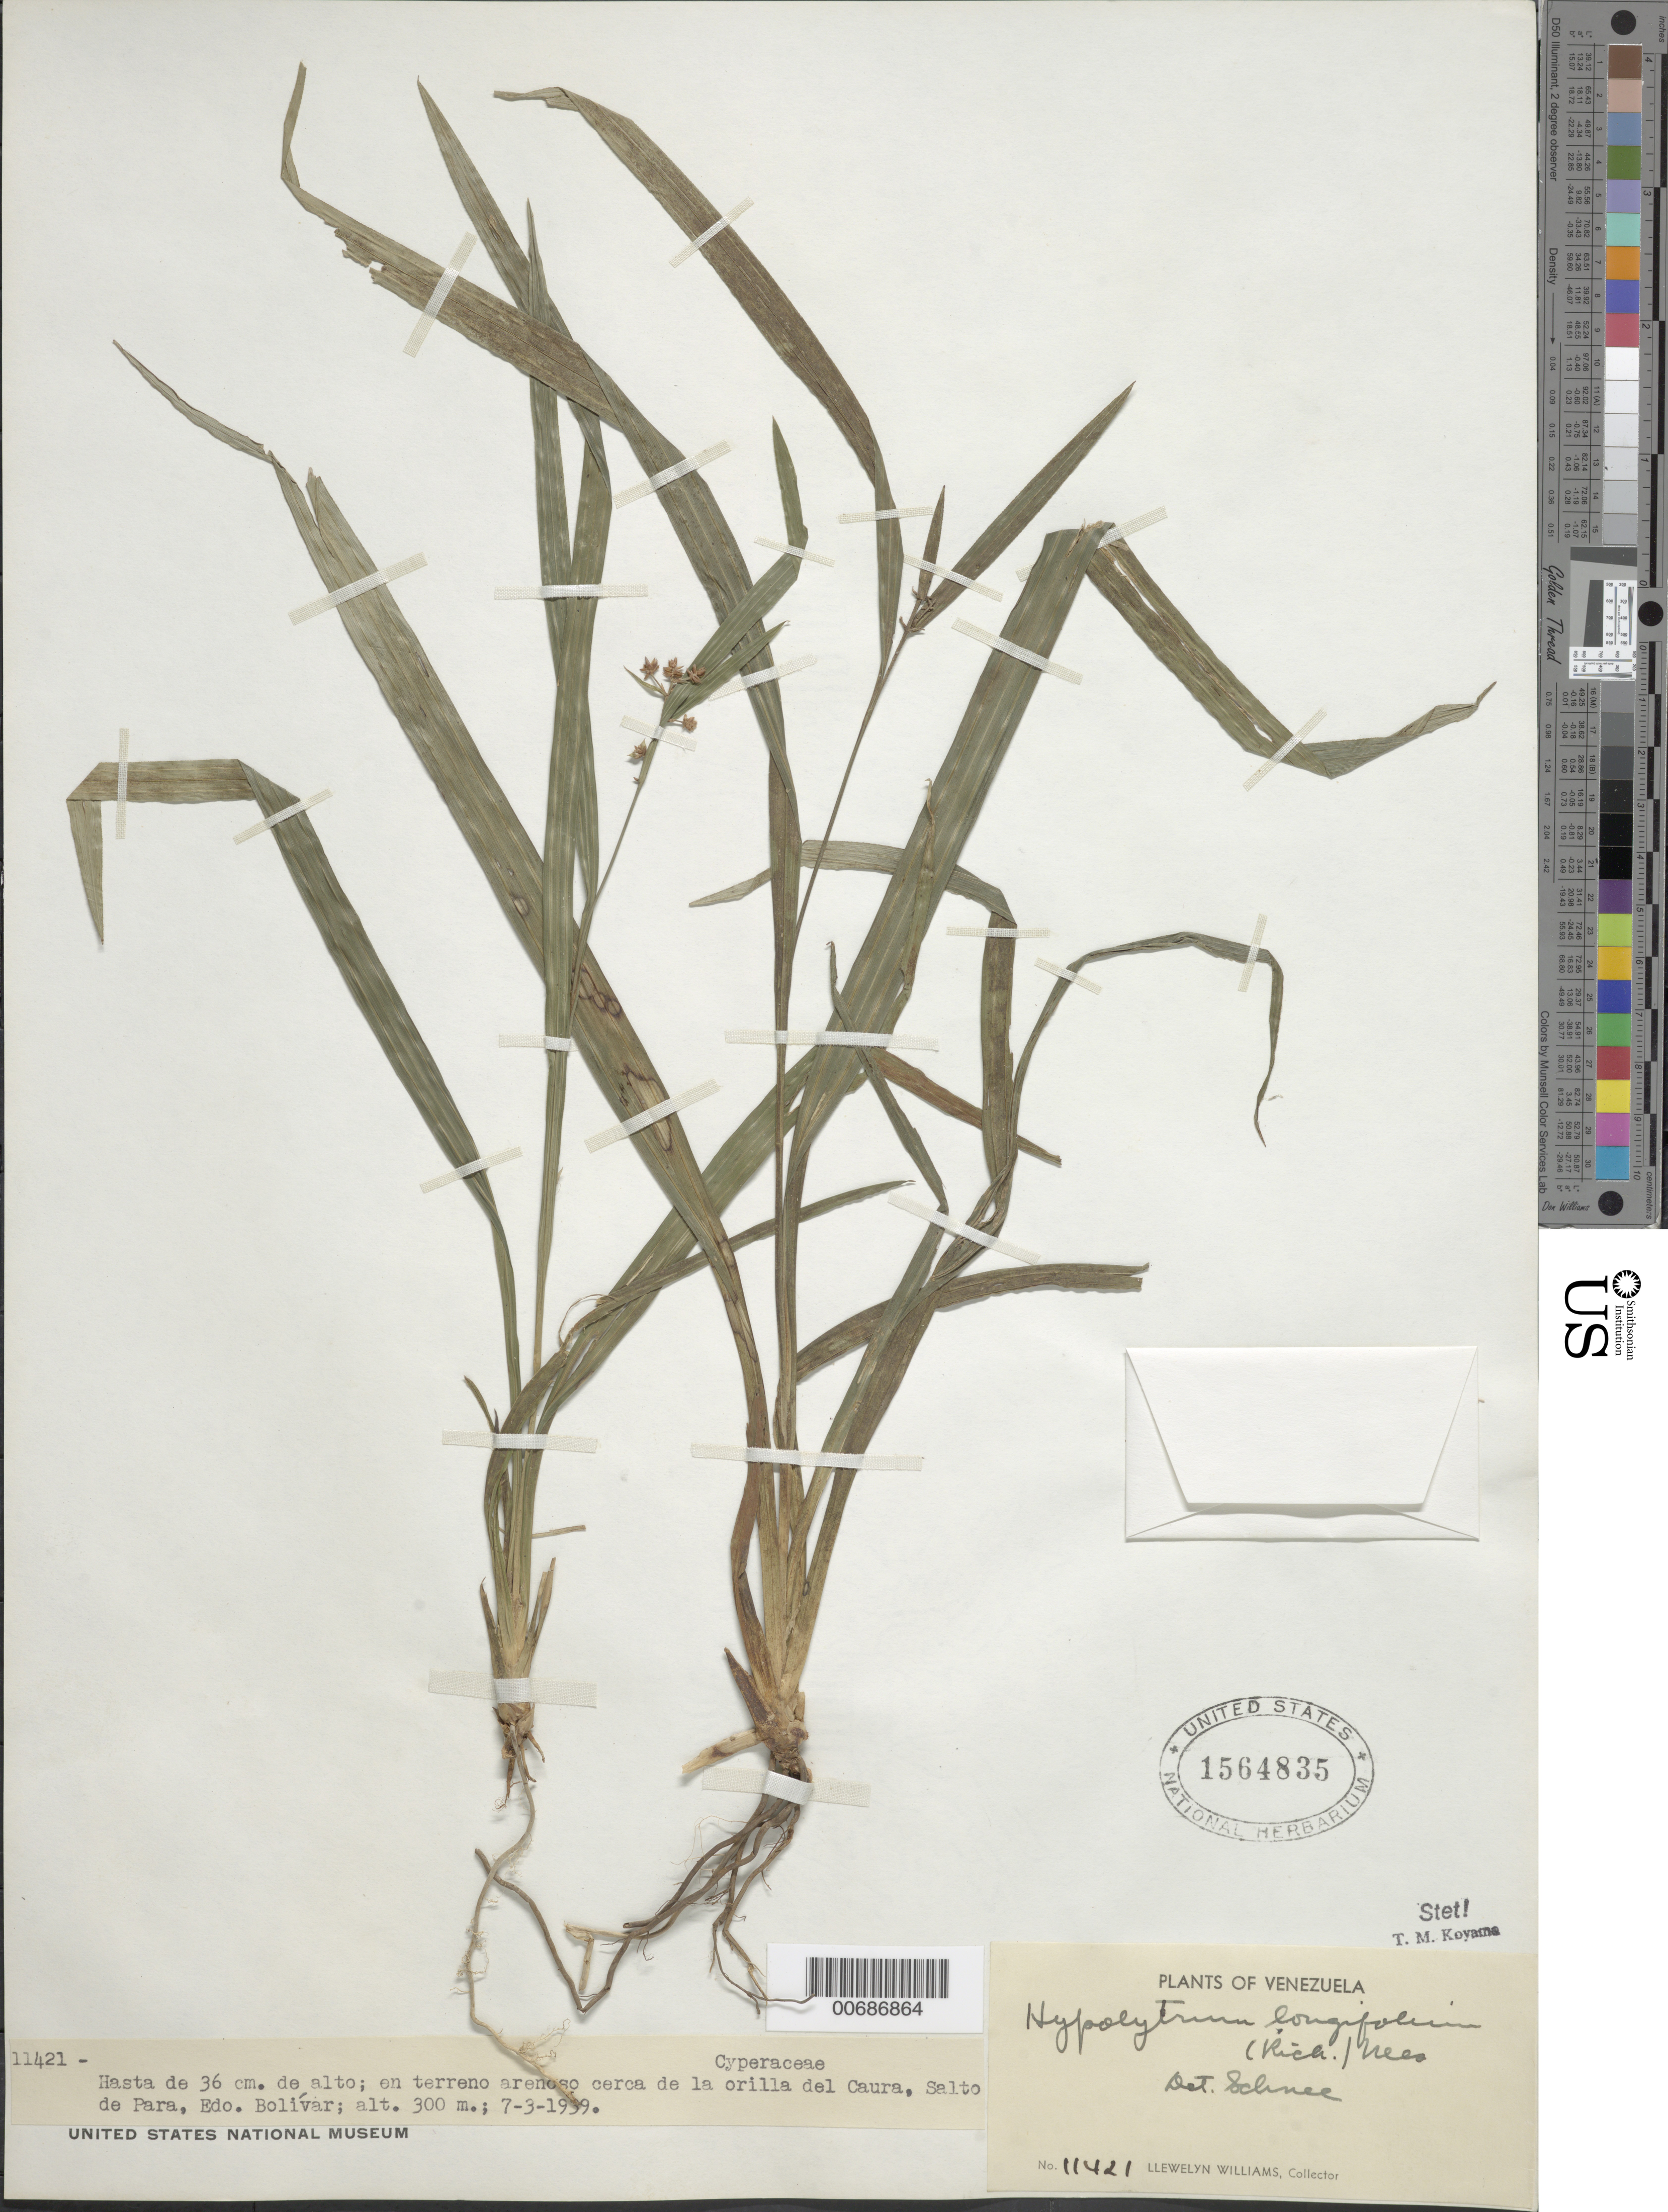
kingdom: Plantae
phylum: Tracheophyta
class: Liliopsida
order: Poales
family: Cyperaceae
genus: Hypolytrum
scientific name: Hypolytrum longifolium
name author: (Rich.) Nees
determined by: Koyama, Tetsuo M.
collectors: Ll. Williams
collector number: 11421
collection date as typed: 7-Mar-39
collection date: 1939-03-07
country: Venezuela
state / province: Bolívar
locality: Salto de Para, Medio Caura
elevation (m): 300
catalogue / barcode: US 1564835